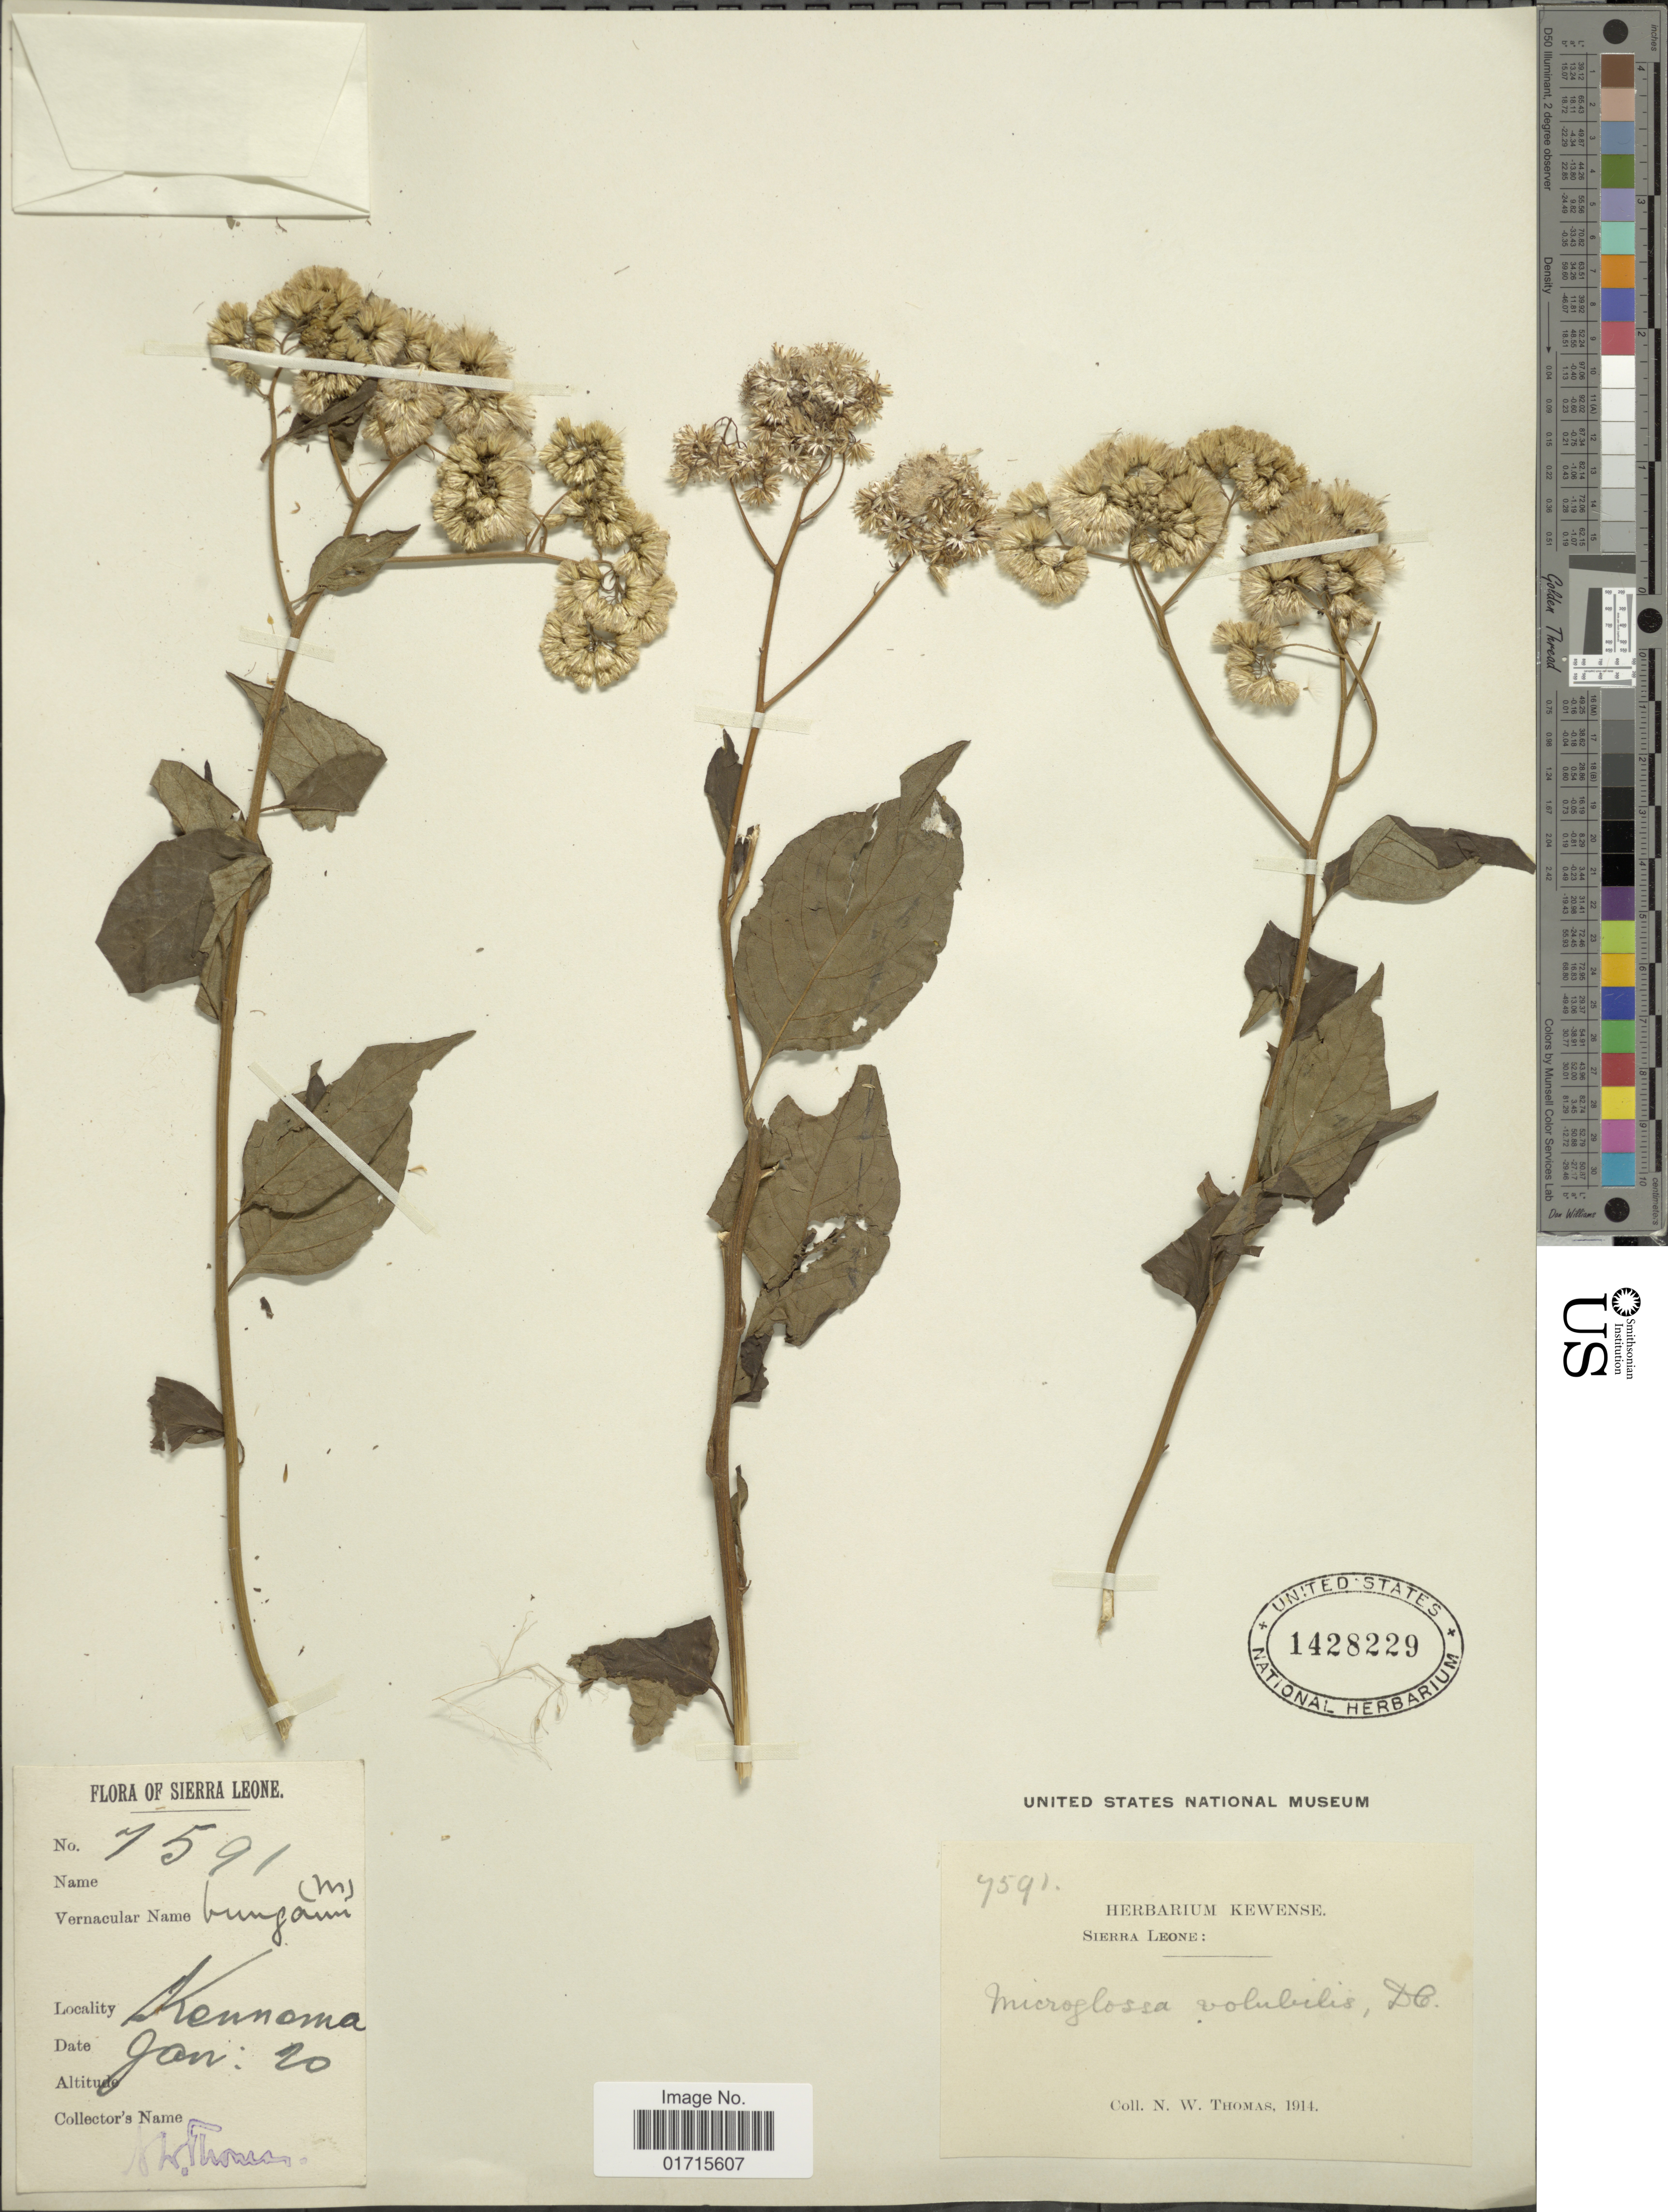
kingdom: Plantae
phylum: Tracheophyta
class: Magnoliopsida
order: Asterales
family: Asteraceae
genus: Microglossa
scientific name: Microglossa volubilis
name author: DC.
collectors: N. Thomas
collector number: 4591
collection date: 1914-01-20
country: Sierra Leone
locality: Sierra Leone. Kennema.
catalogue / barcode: US 1428229